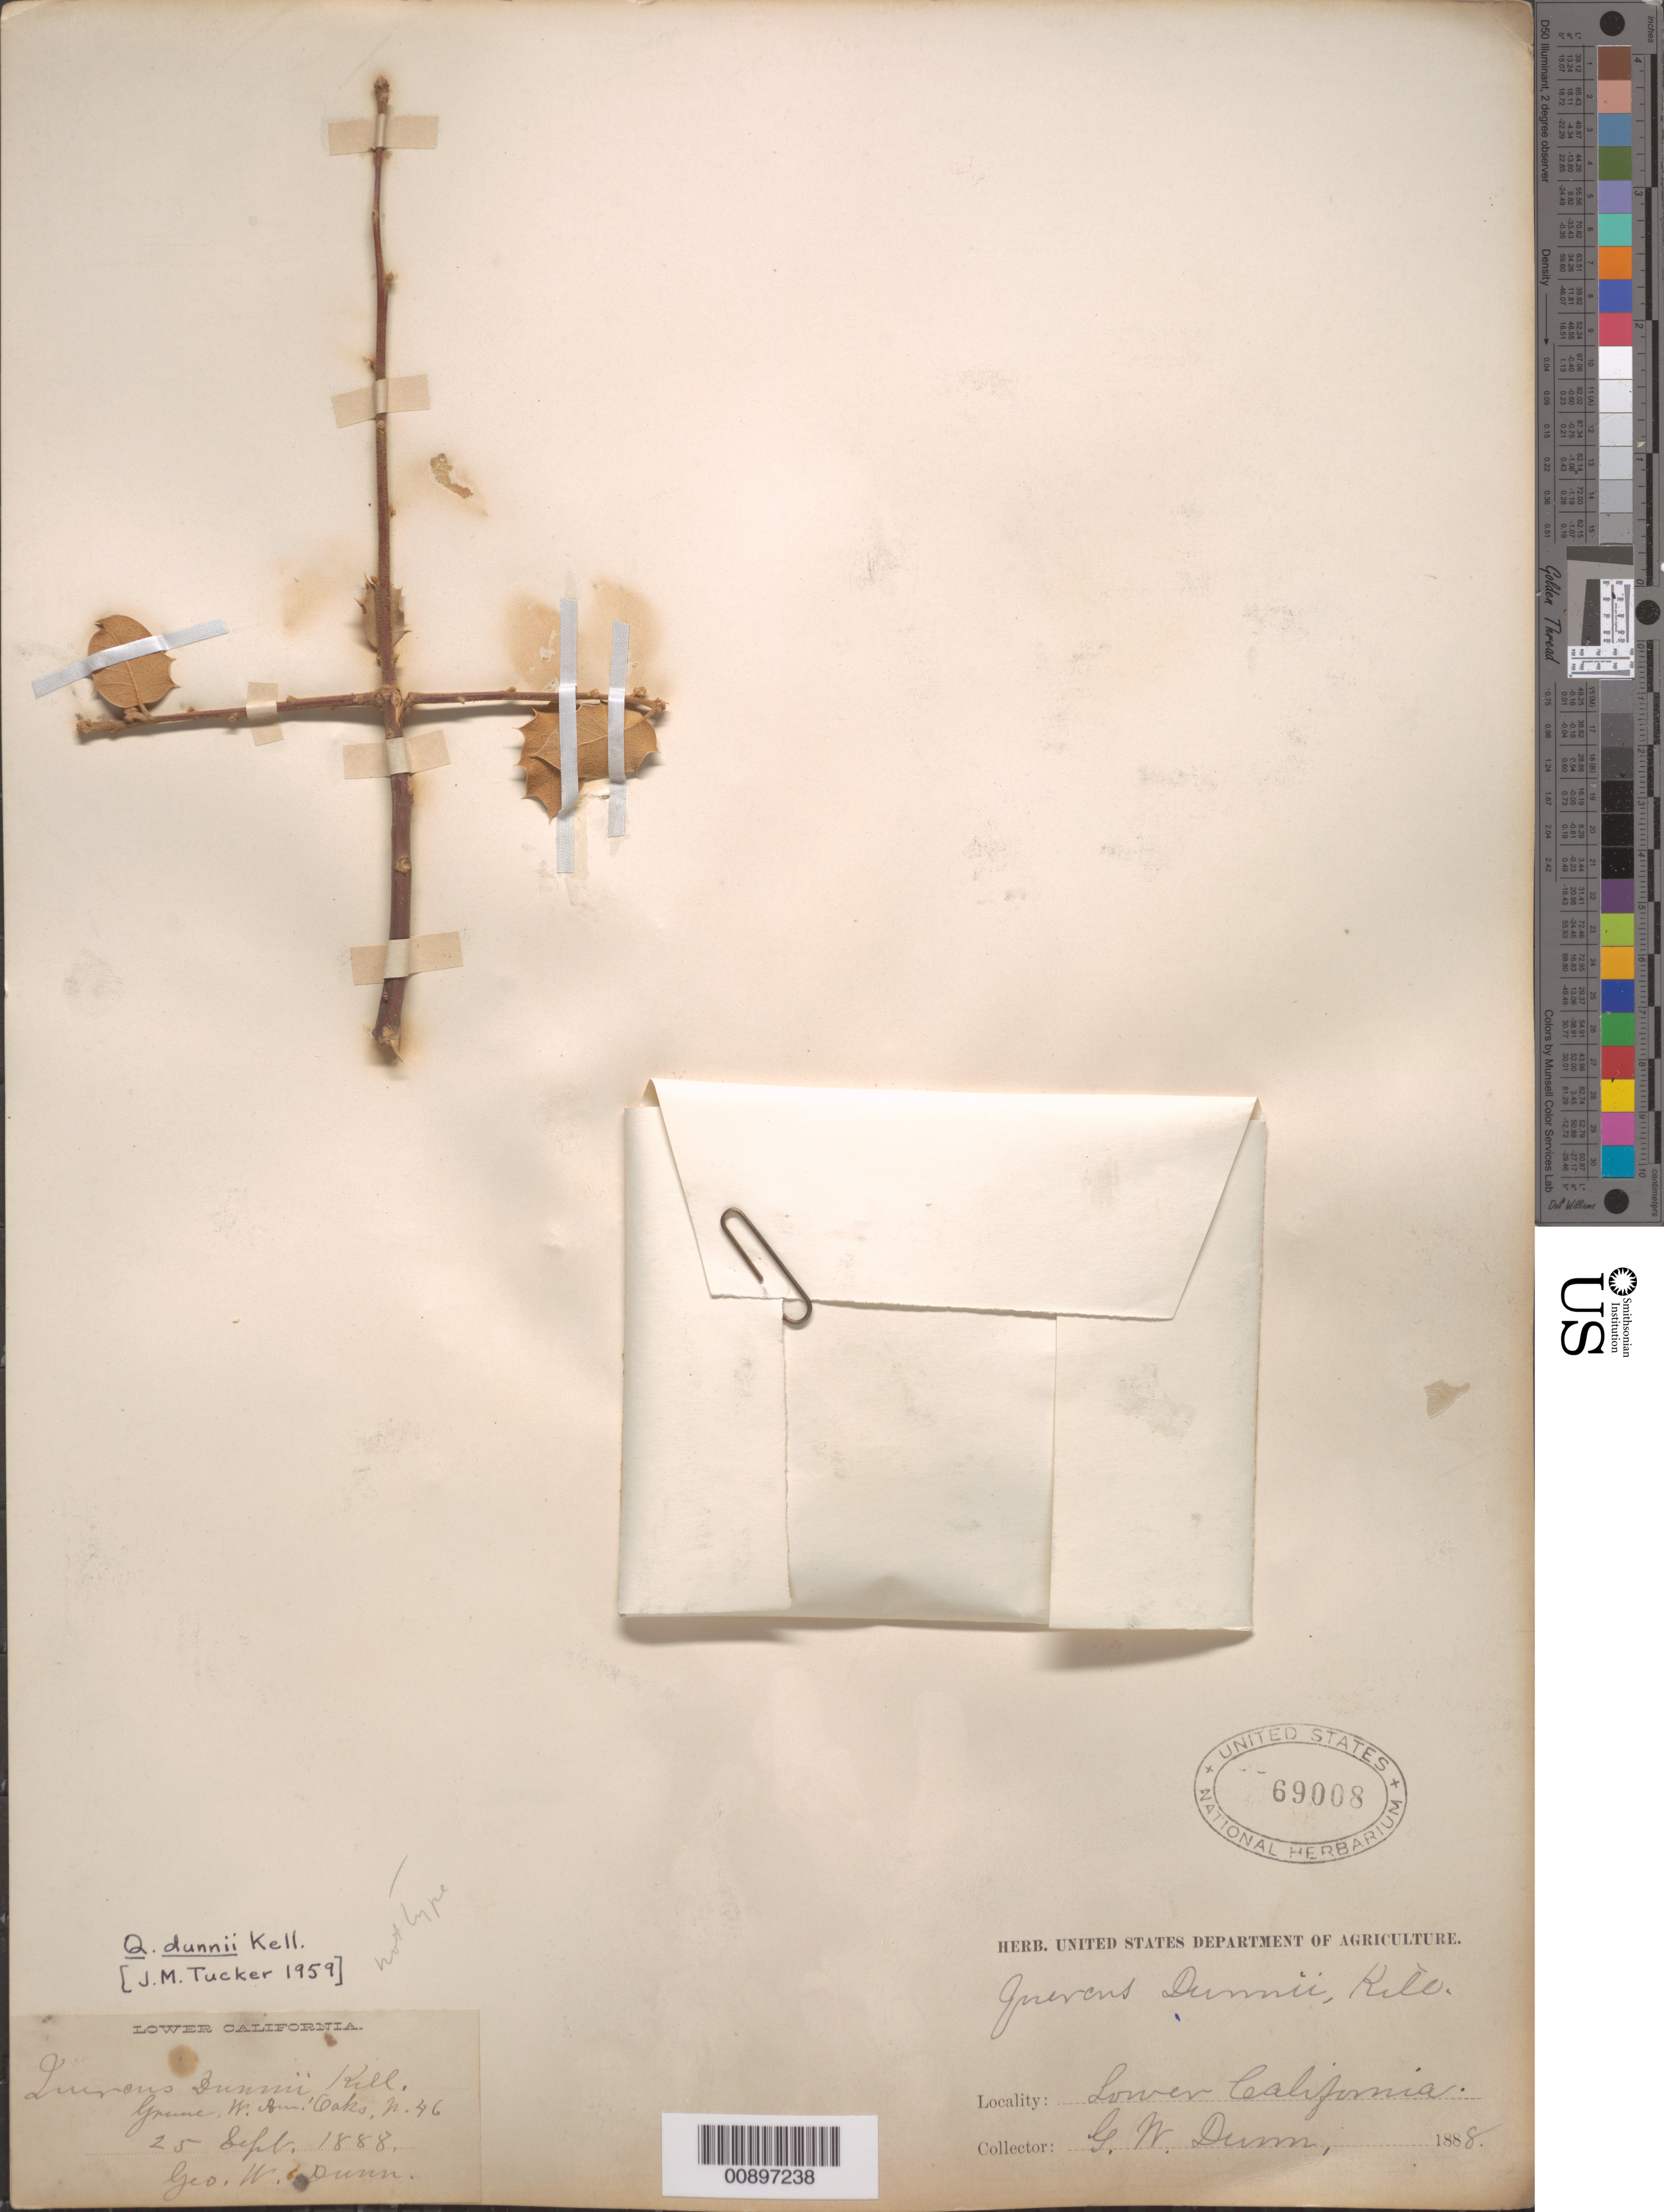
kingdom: Plantae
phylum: Tracheophyta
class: Magnoliopsida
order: Fagales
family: Fagaceae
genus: Quercus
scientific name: Quercus dunnii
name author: Kellogg ex Curran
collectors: G. W.Dunn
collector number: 46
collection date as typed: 25 Sep 1888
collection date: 1888-09-25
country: Mexico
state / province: Baja California Norte / Baja California Sur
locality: Lower California.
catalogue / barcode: US 69008